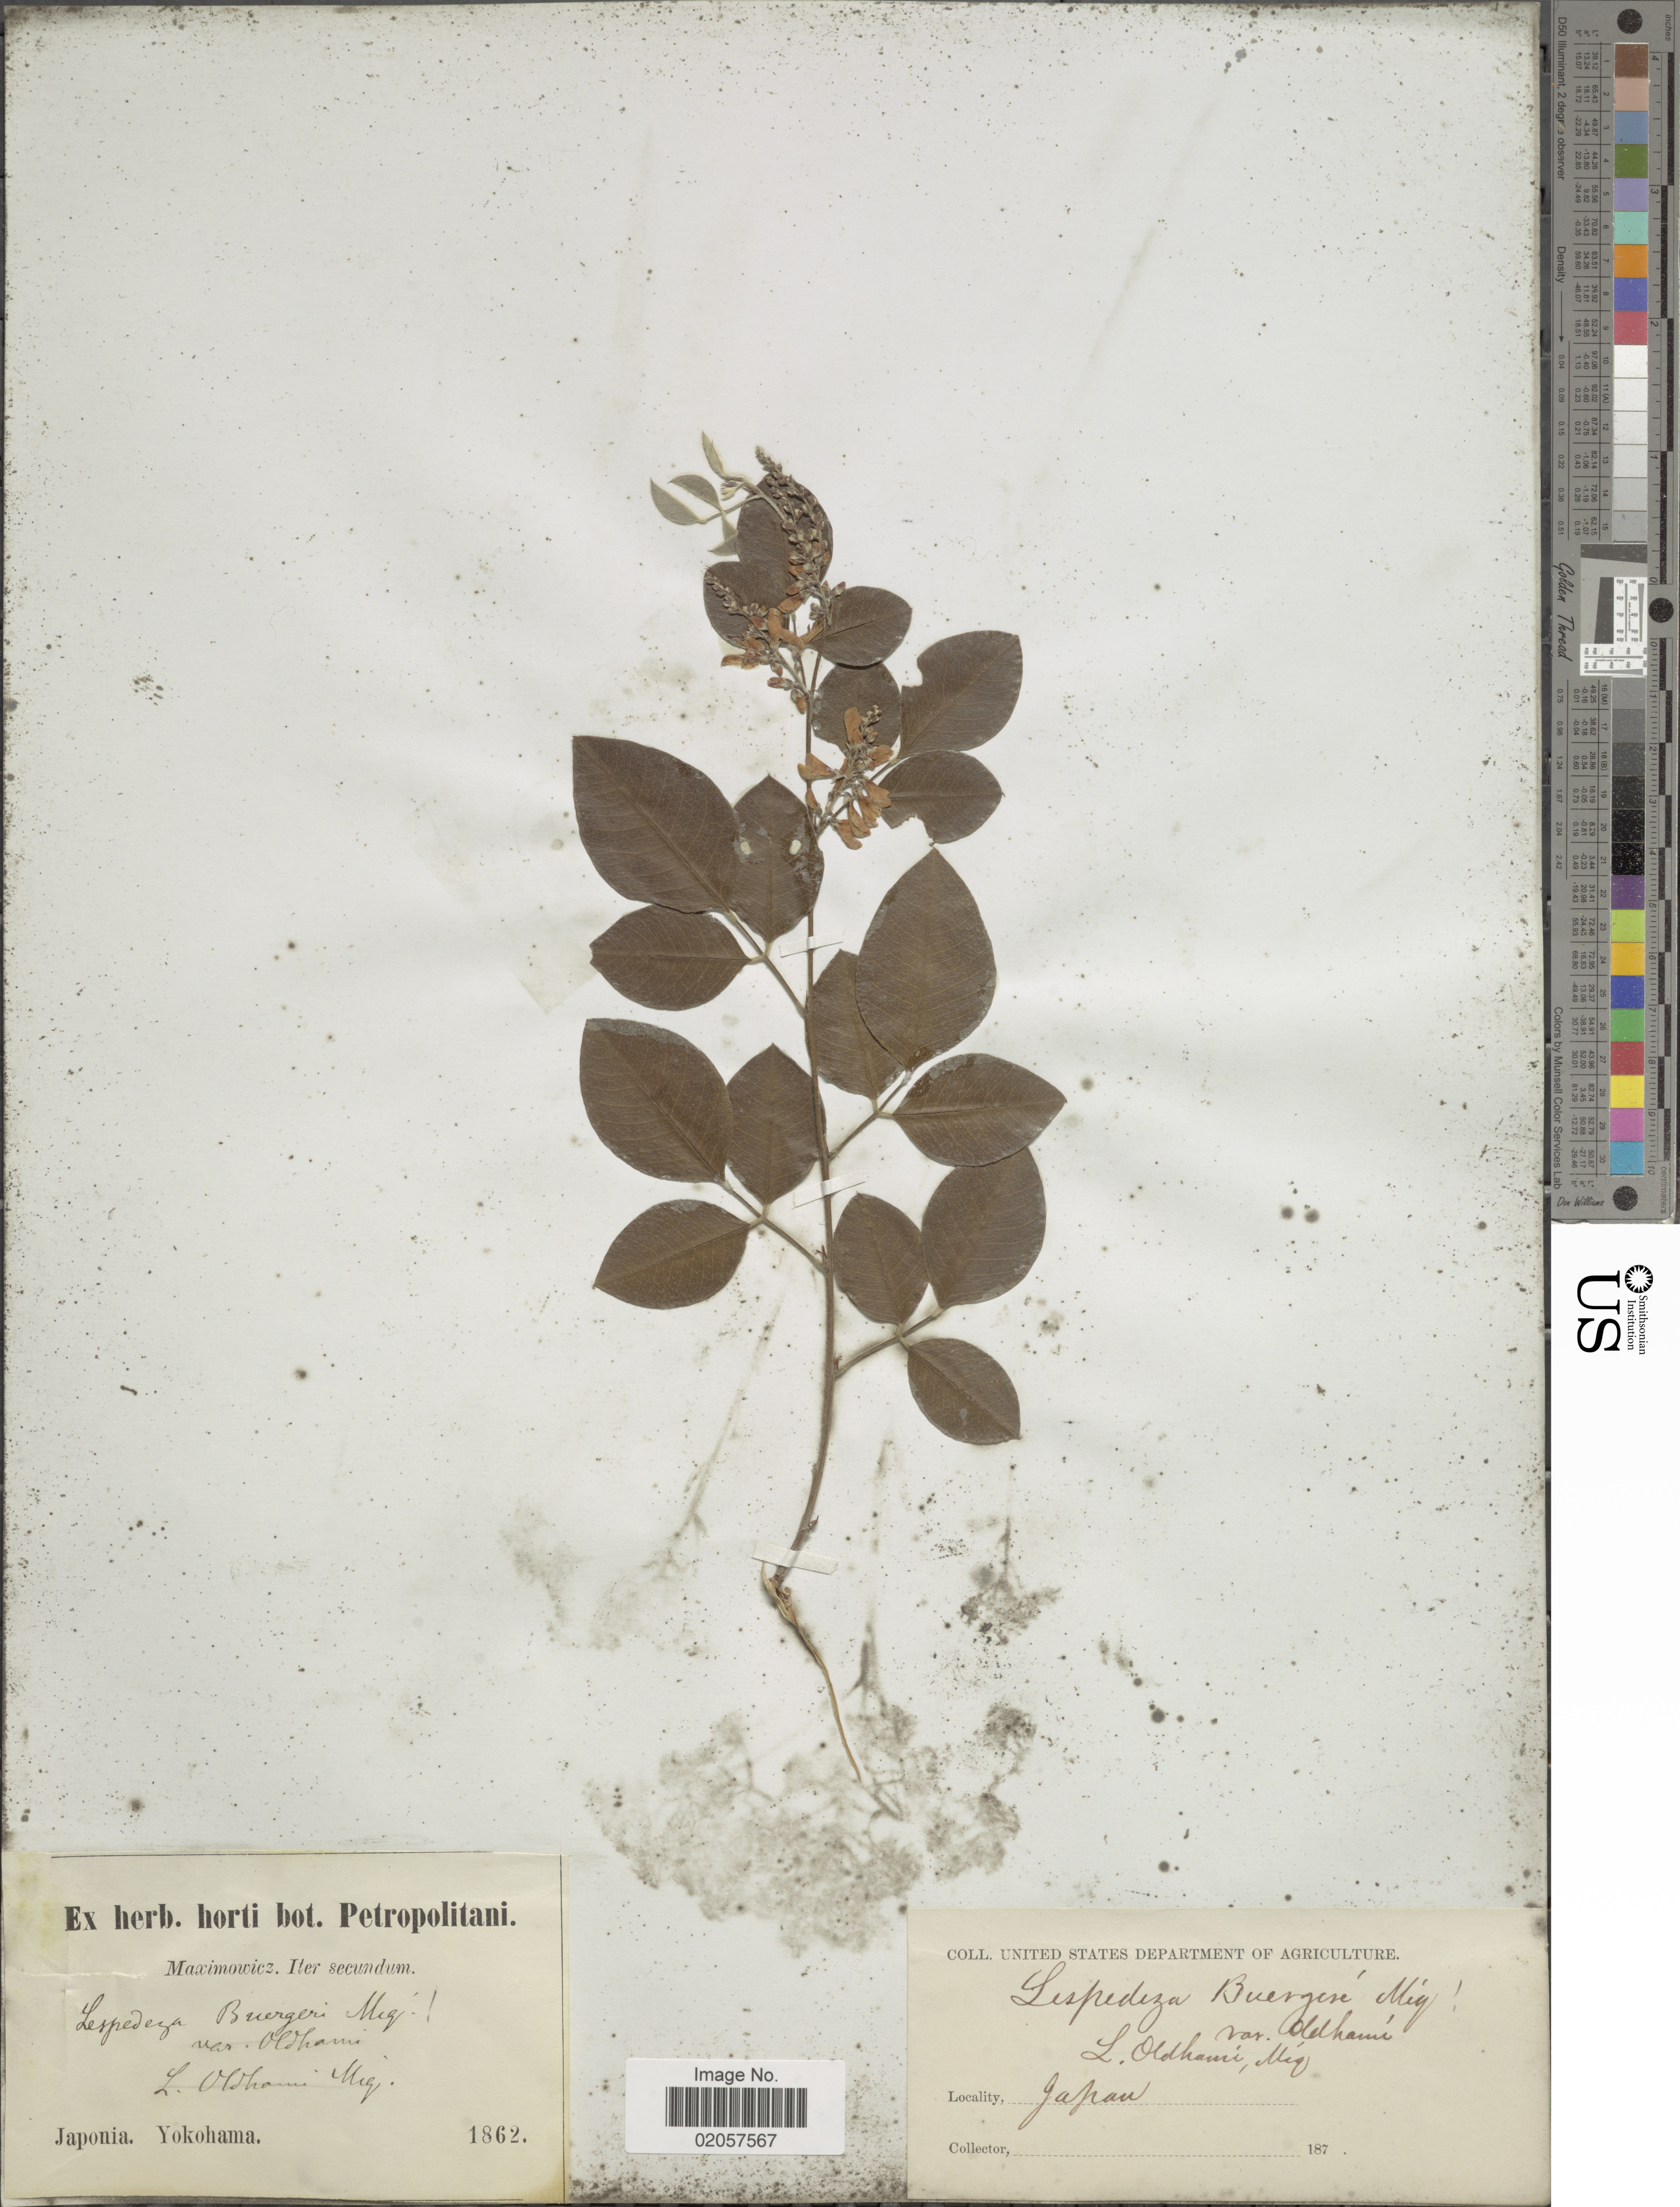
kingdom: Plantae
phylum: Tracheophyta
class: Magnoliopsida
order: Fabales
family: Fabaceae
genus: Lespedeza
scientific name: Lespedeza buergeri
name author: Miq.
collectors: Maximowicz, --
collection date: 1862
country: Japan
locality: Japonia, Yokohama.